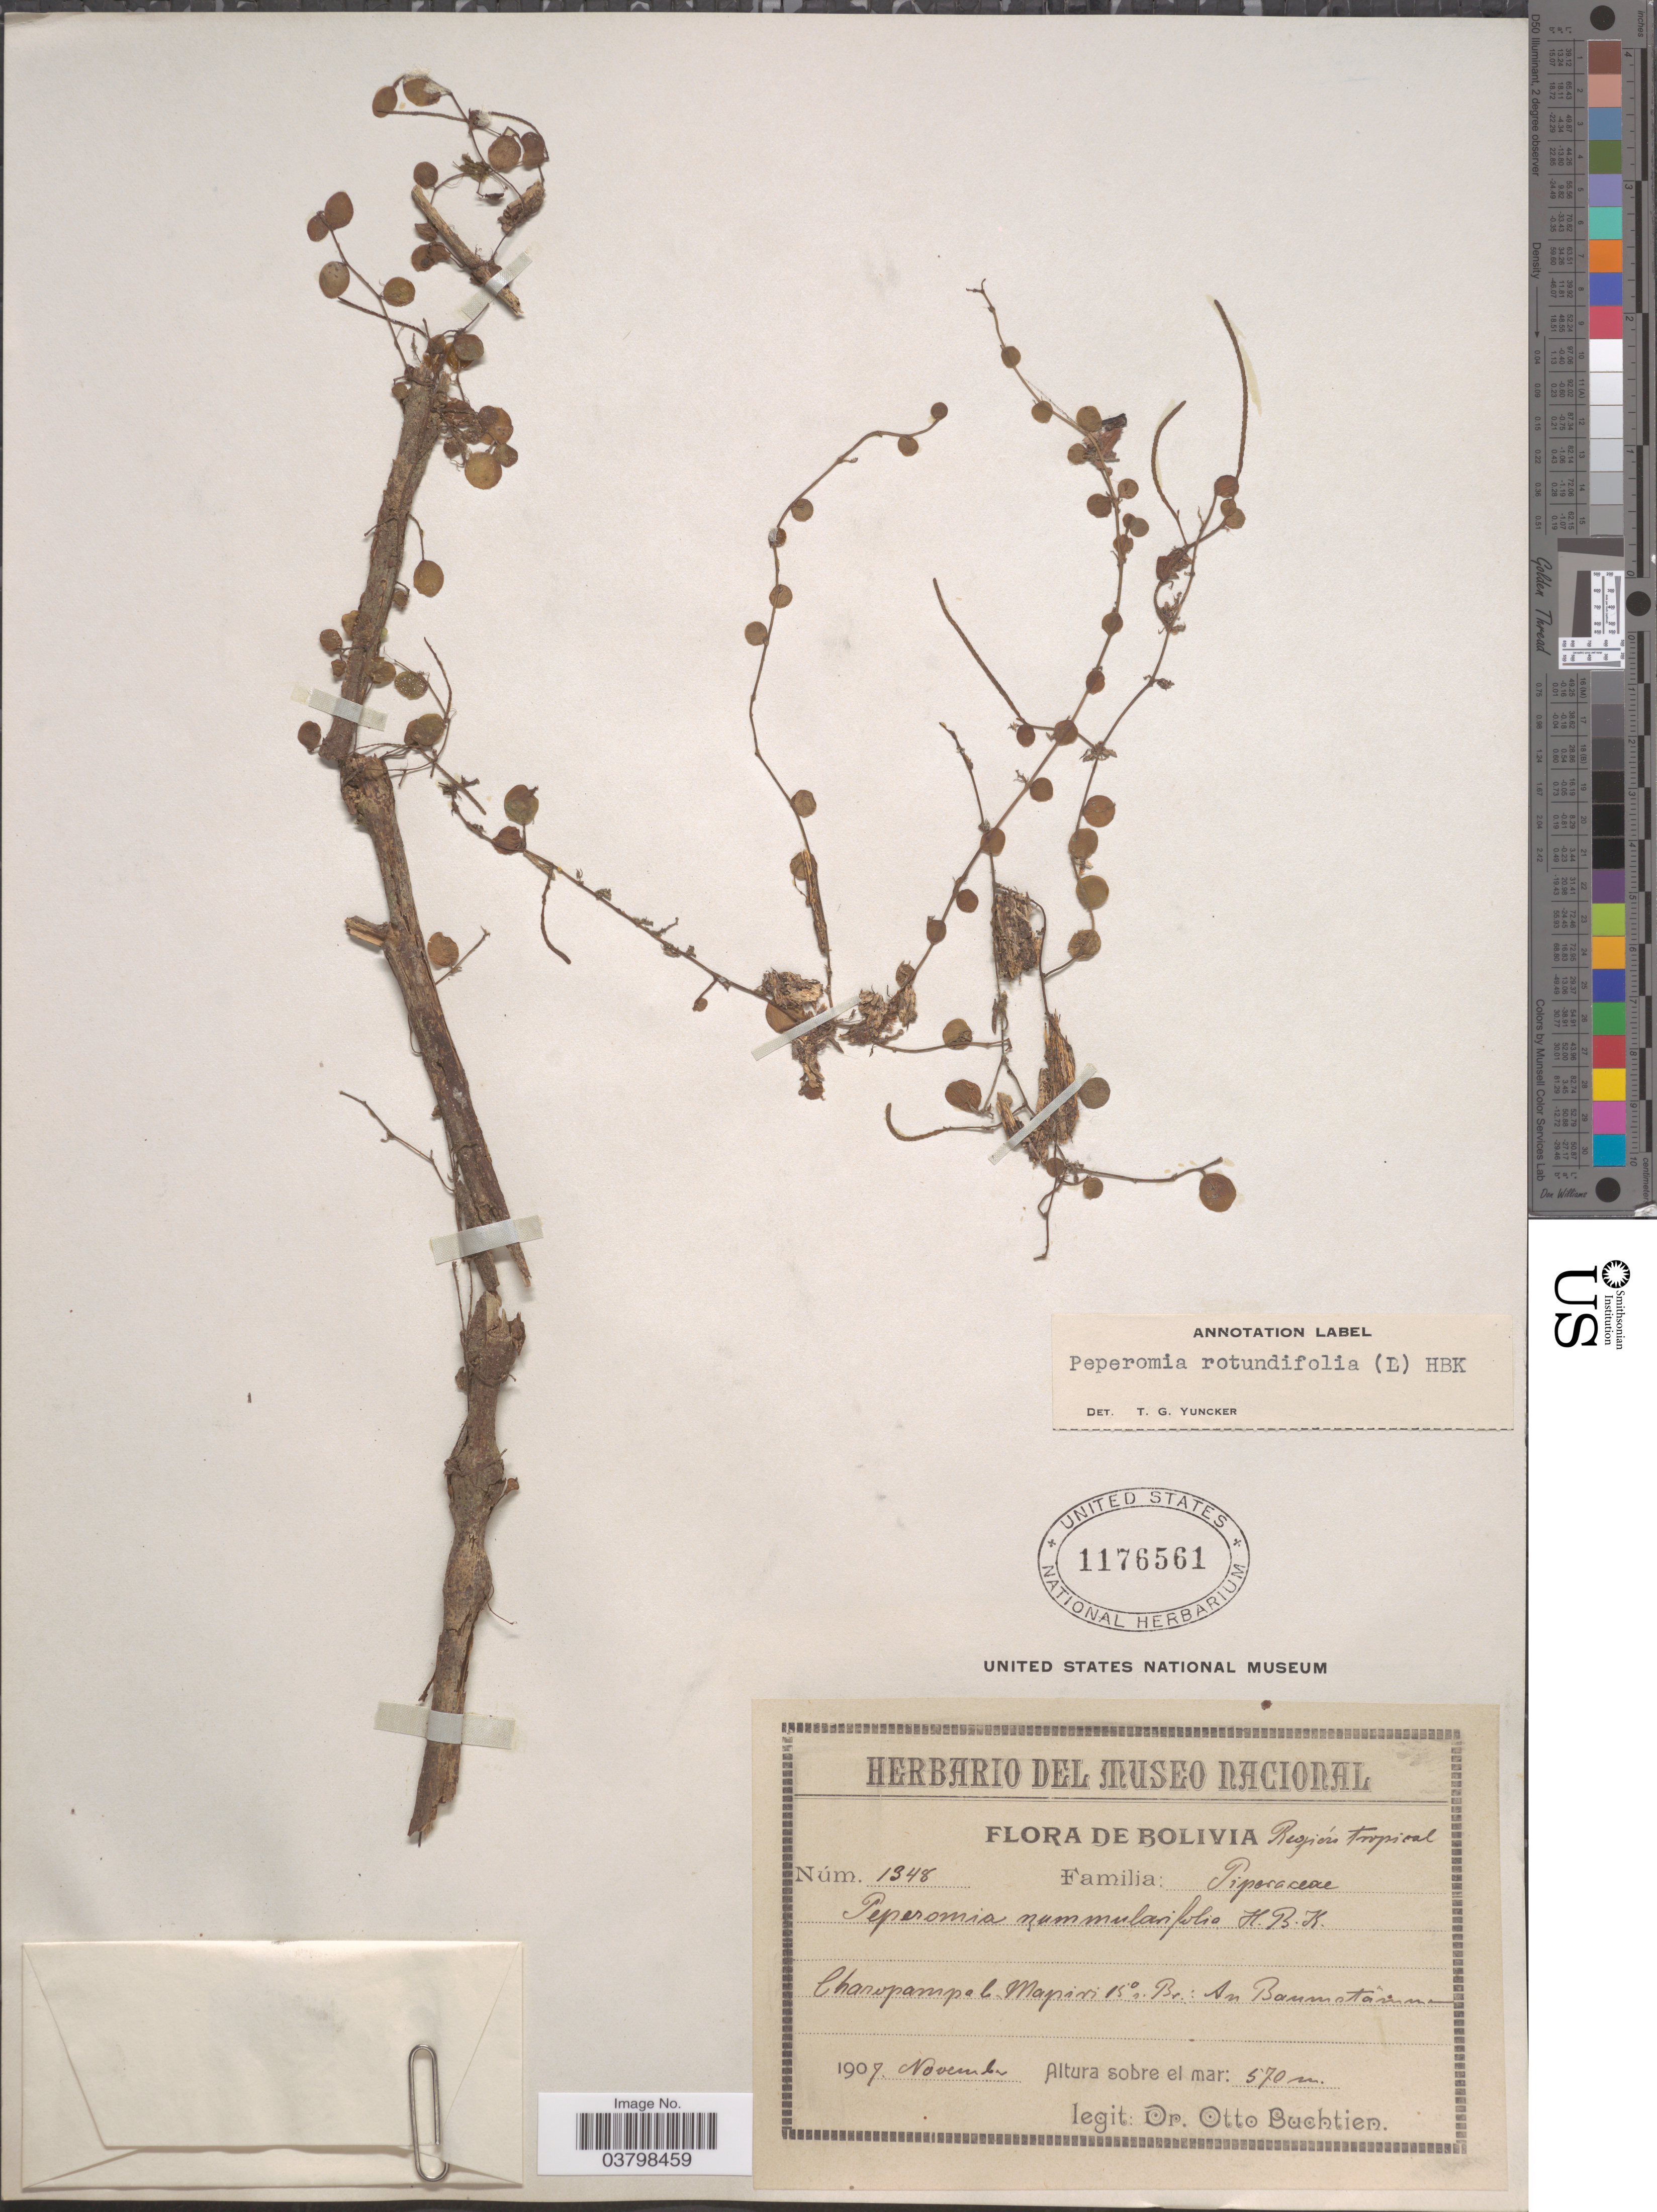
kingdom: Plantae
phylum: Tracheophyta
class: Magnoliopsida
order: Piperales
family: Piperaceae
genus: Peperomia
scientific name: Peperomia rotundifolia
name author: (L.) Kunth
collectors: O. Buchtien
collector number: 1348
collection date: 1907-11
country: Bolivia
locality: Región tropical. Charopampa b. Mapiri 15° n. Br.: An Baumstainen.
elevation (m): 570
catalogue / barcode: US 1176561